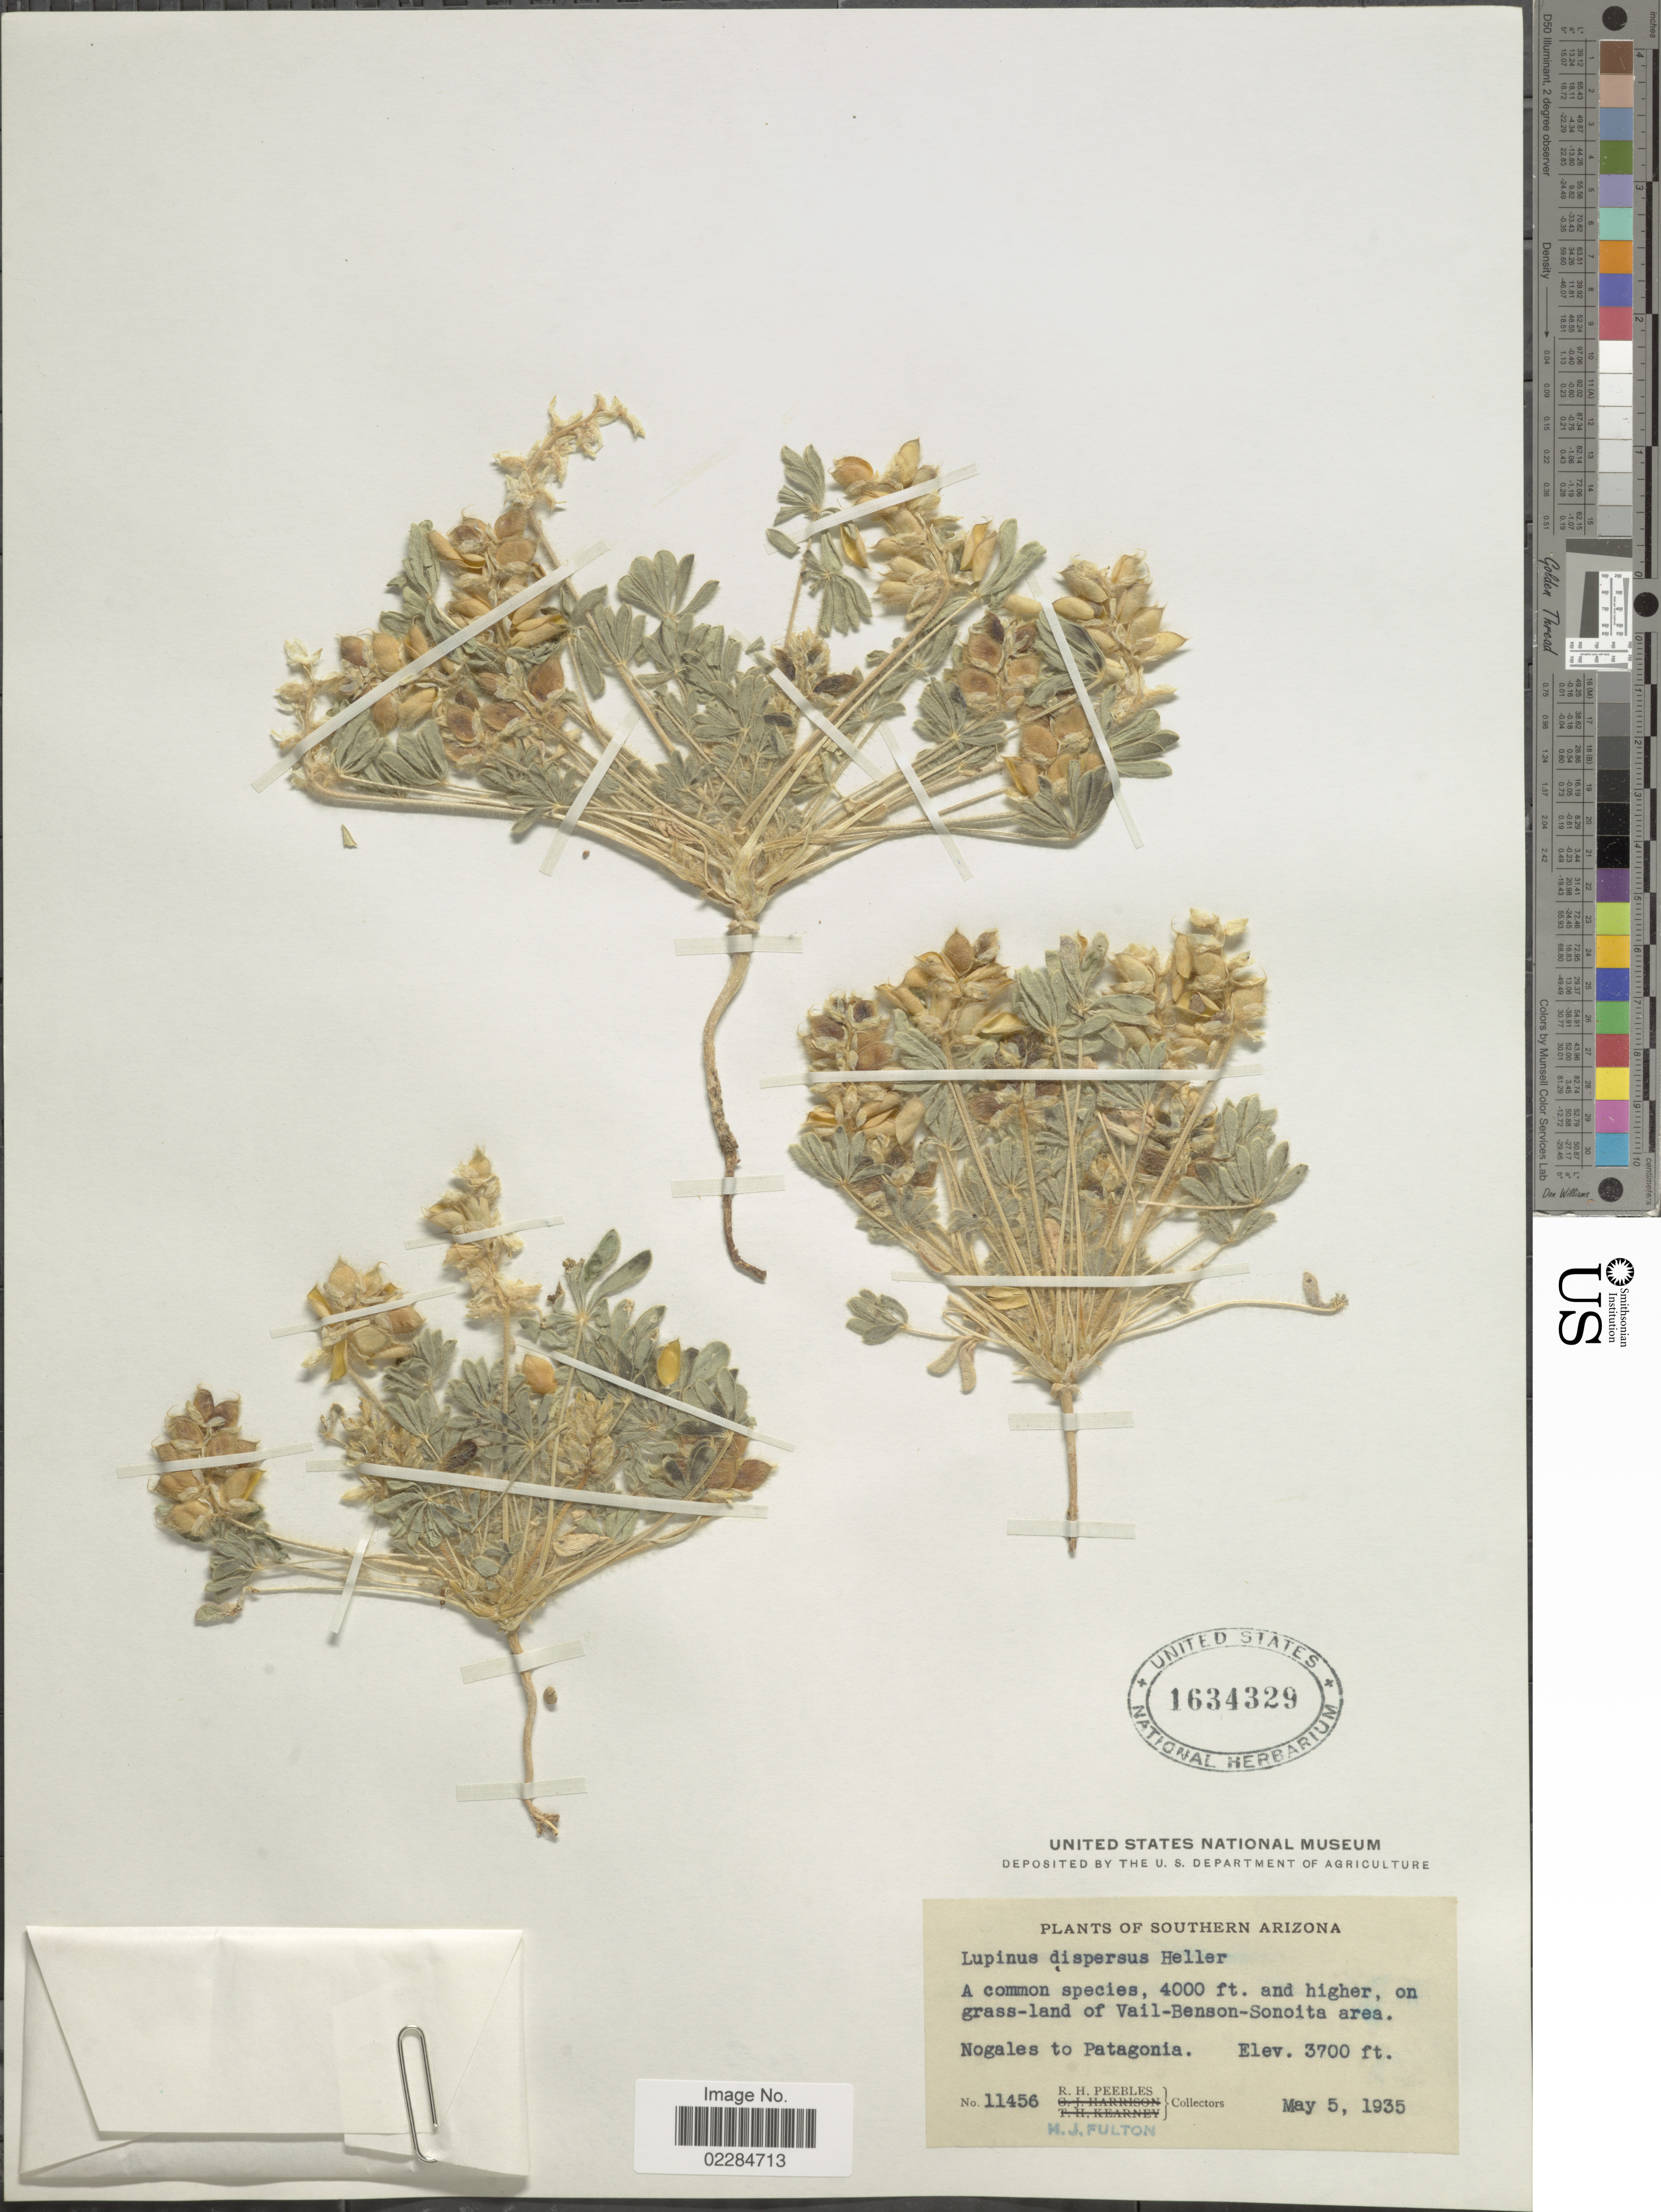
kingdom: Plantae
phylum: Tracheophyta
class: Magnoliopsida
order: Fabales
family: Fabaceae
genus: Lupinus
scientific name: Lupinus brevicaulis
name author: S. Watson in C. King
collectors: R. H. Peebles & H. Fulton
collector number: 11456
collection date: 1935-05-05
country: United States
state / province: Arizona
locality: Southern Arizonaon grass-land of Vail- Benson- Sonoita area. Nogales to Patagonia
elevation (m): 1128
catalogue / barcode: US 1634329